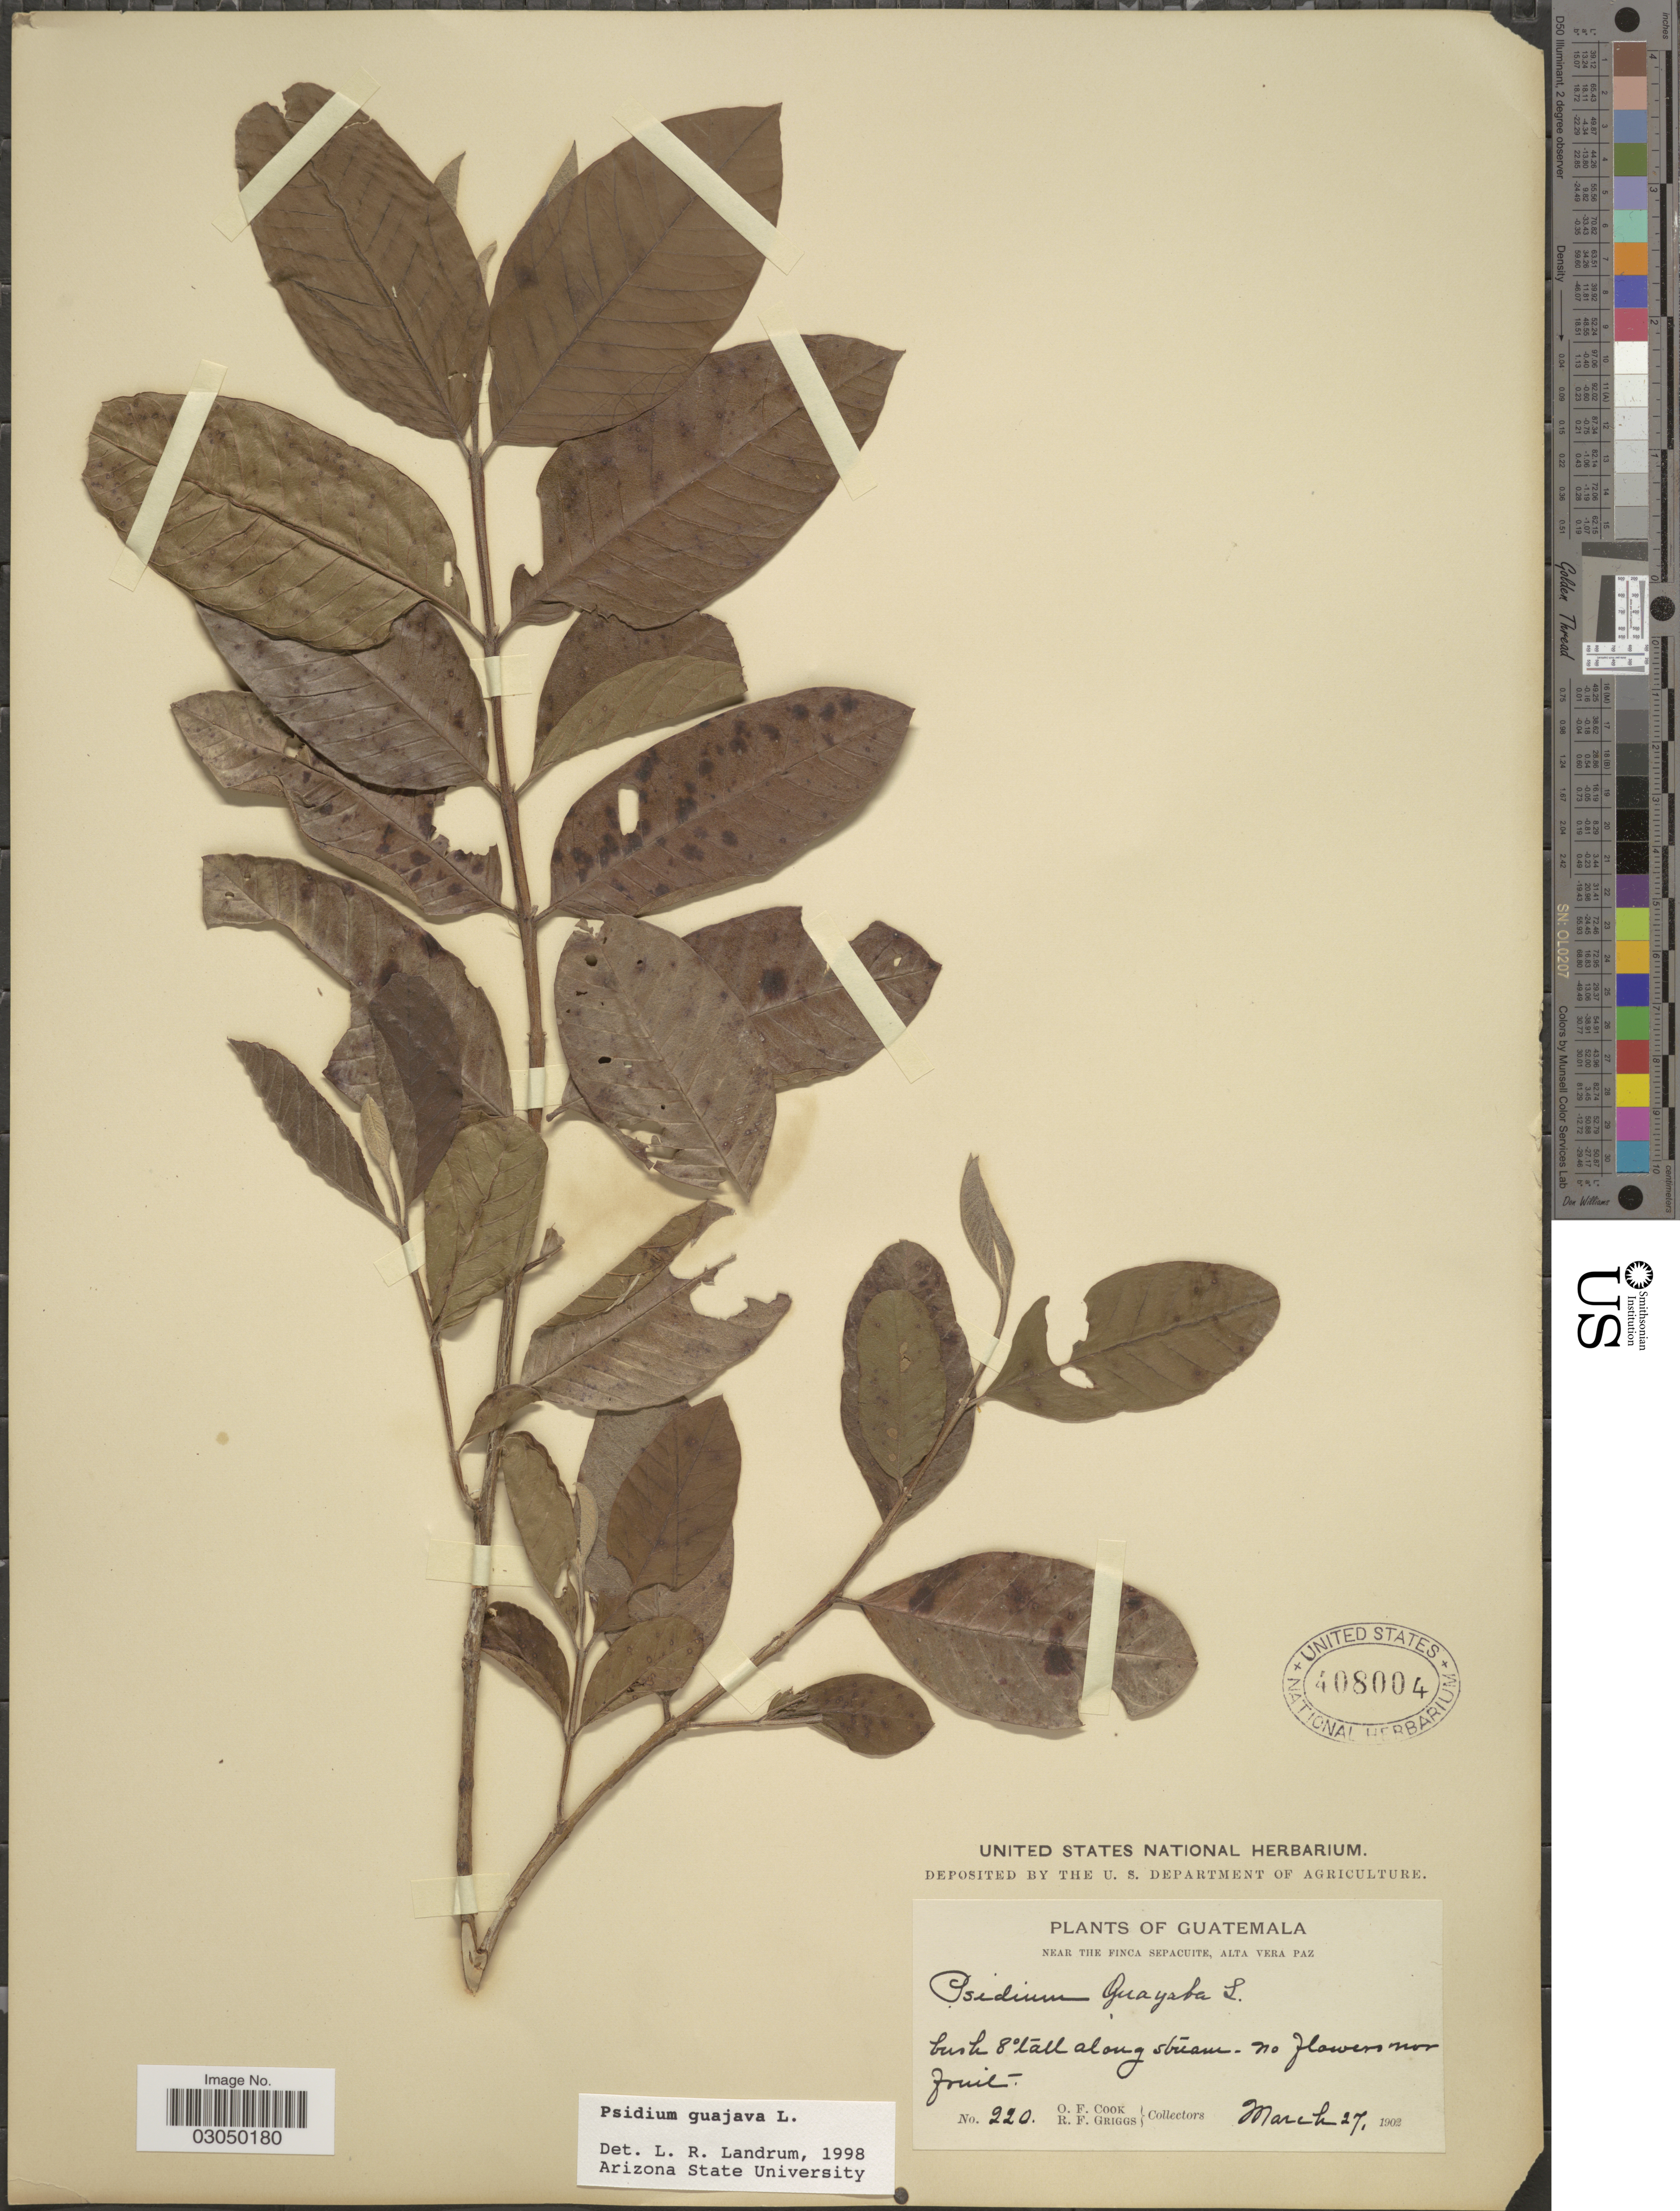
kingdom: Plantae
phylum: Tracheophyta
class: Magnoliopsida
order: Myrtales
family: Myrtaceae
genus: Psidium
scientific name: Psidium guajava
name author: L.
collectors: O. F. Cook & R. F. Griggs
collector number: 220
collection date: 1902-03-27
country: Guatemala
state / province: Alta Verapaz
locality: Near the Finca Sepacuite, Alta Vera Paz.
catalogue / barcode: US 408004